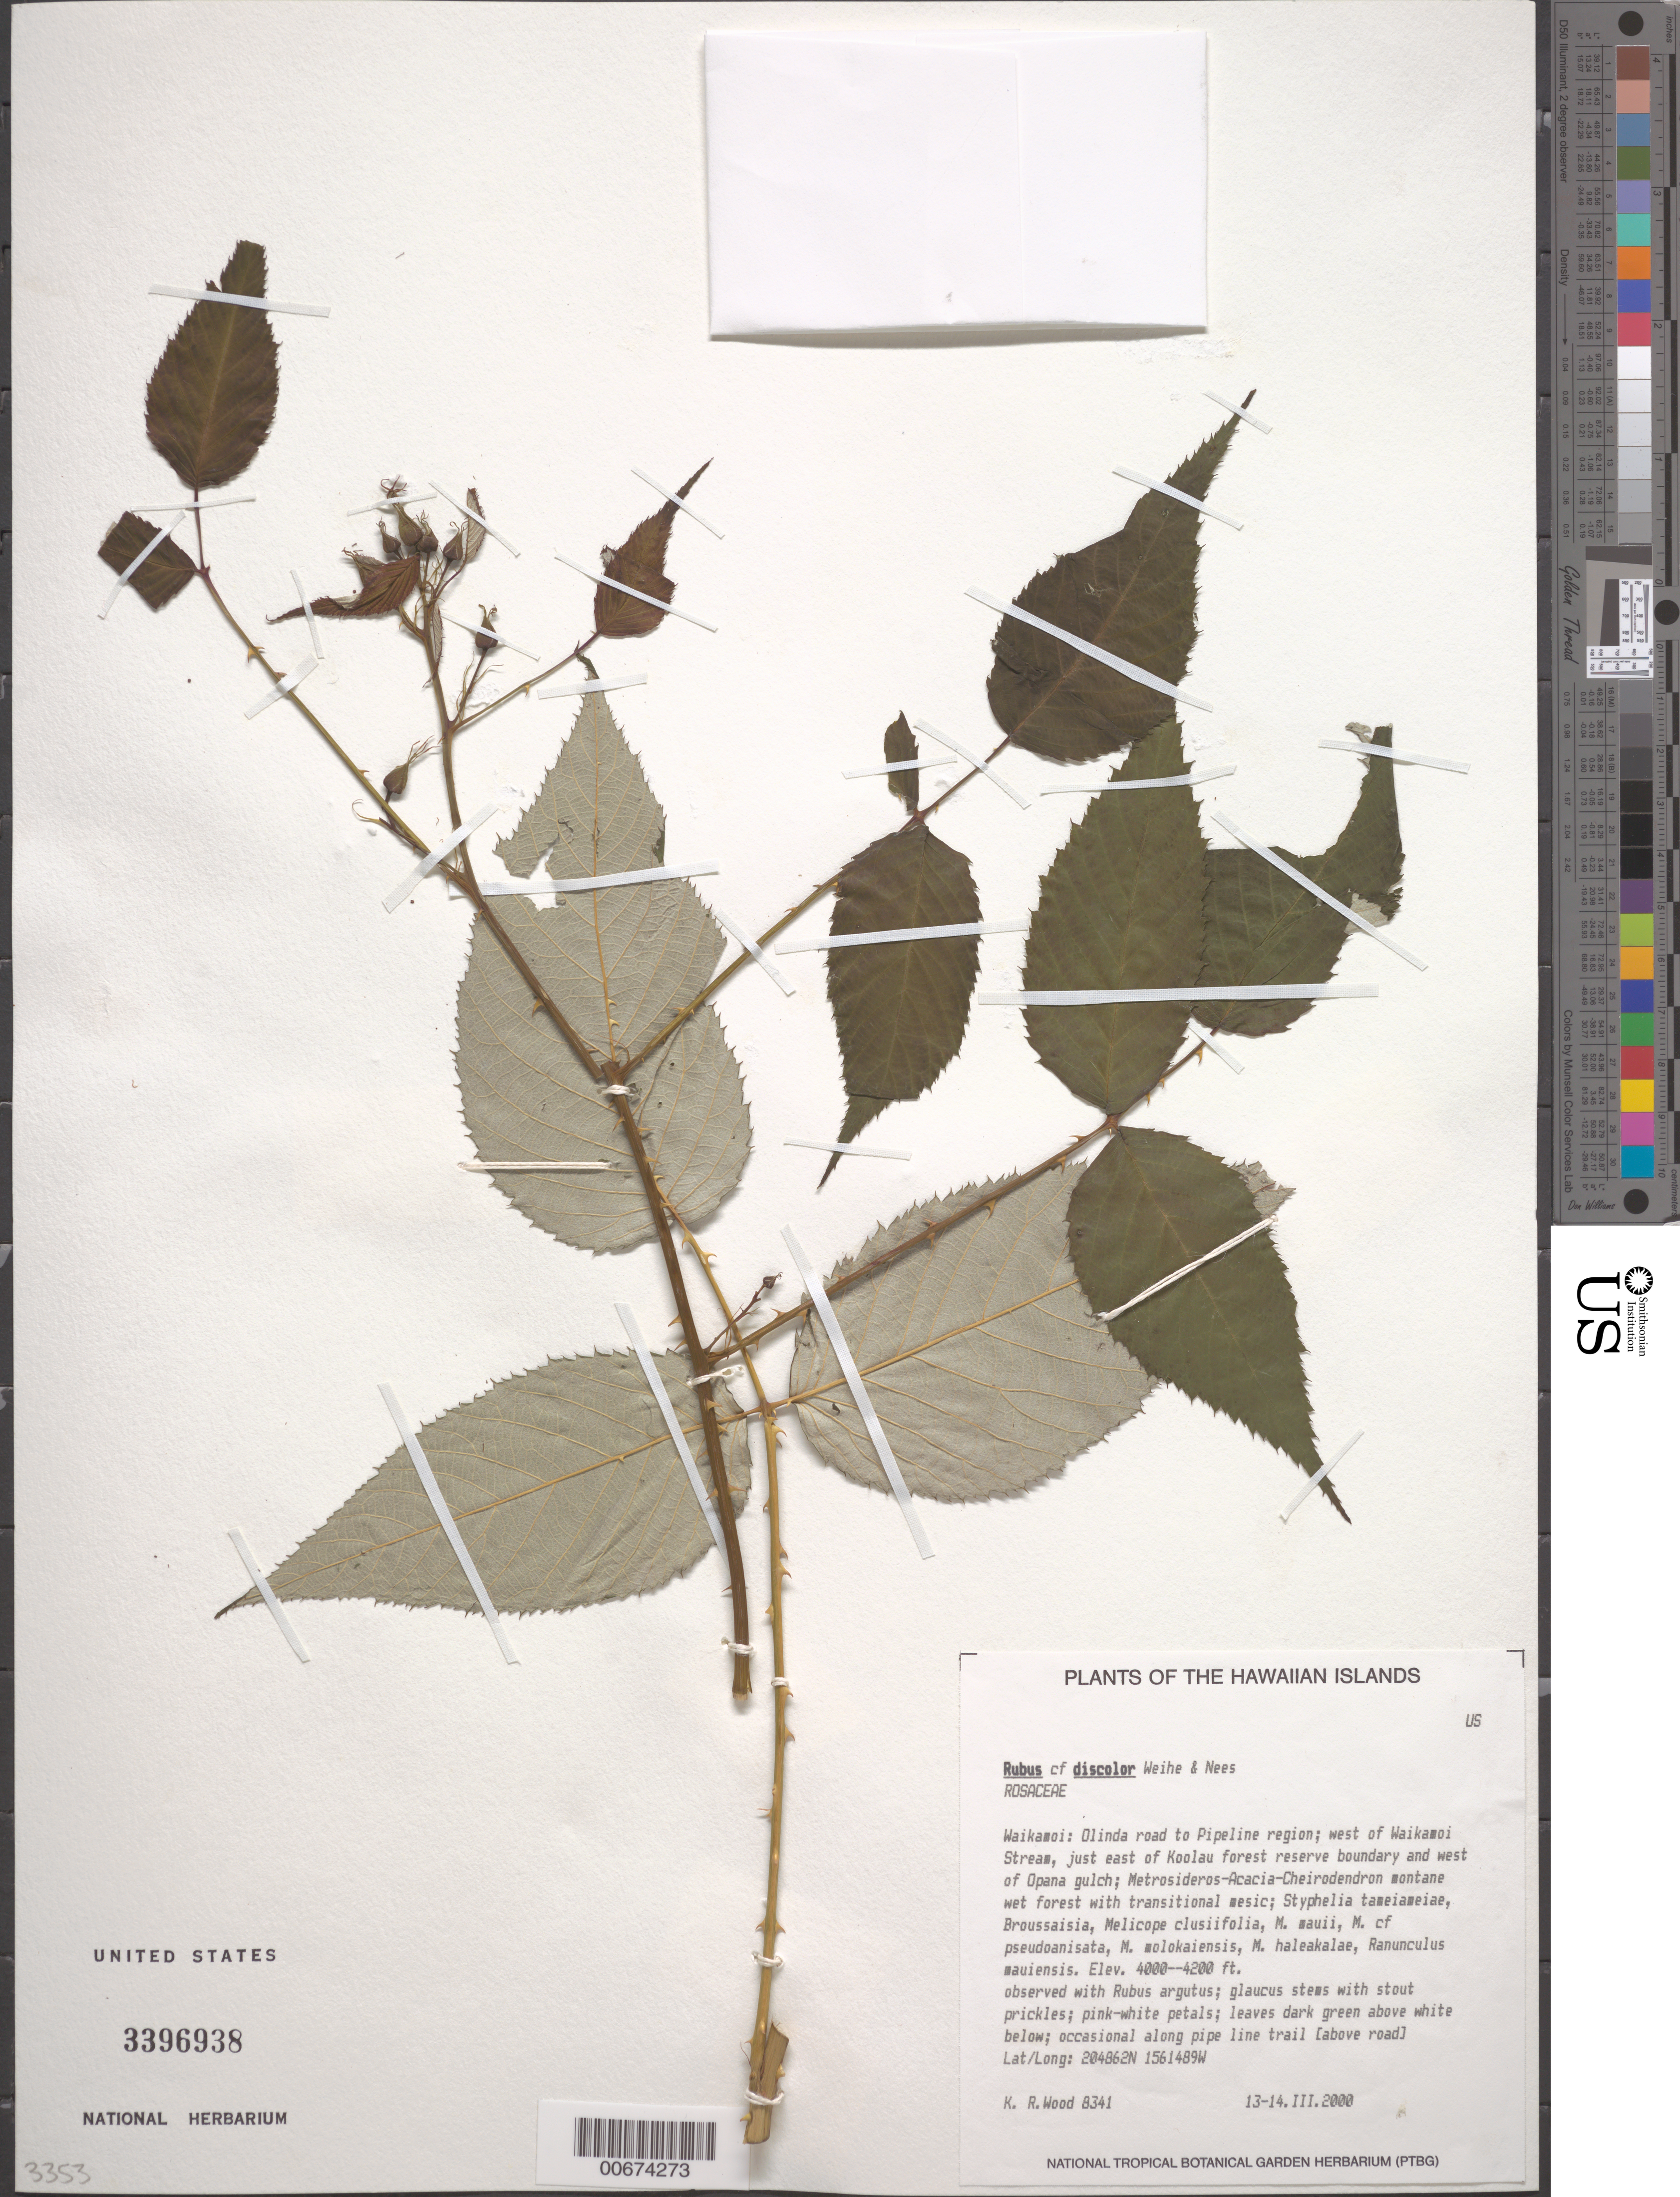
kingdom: Plantae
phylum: Tracheophyta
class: Magnoliopsida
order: Rosales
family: Rosaceae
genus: Rubus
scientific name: Rubus ulmifolius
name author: Schott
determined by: Wagner, W. L., (BOT), Smithsonian Institution - National Museum of Natural History (UNITED STATES)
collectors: K. R. Wood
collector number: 8341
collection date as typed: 13 Mar 2000 to 14 Mar 2000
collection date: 2000-03-13/2000-03-14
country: United States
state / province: Hawaii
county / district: Maui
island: Maui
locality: Waikamoi: Olinda road to Pipeline region; west of Waikamoi Stream, just east of Koolau forest reserve boundary and wet of Opana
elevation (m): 1219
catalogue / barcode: US 3396938